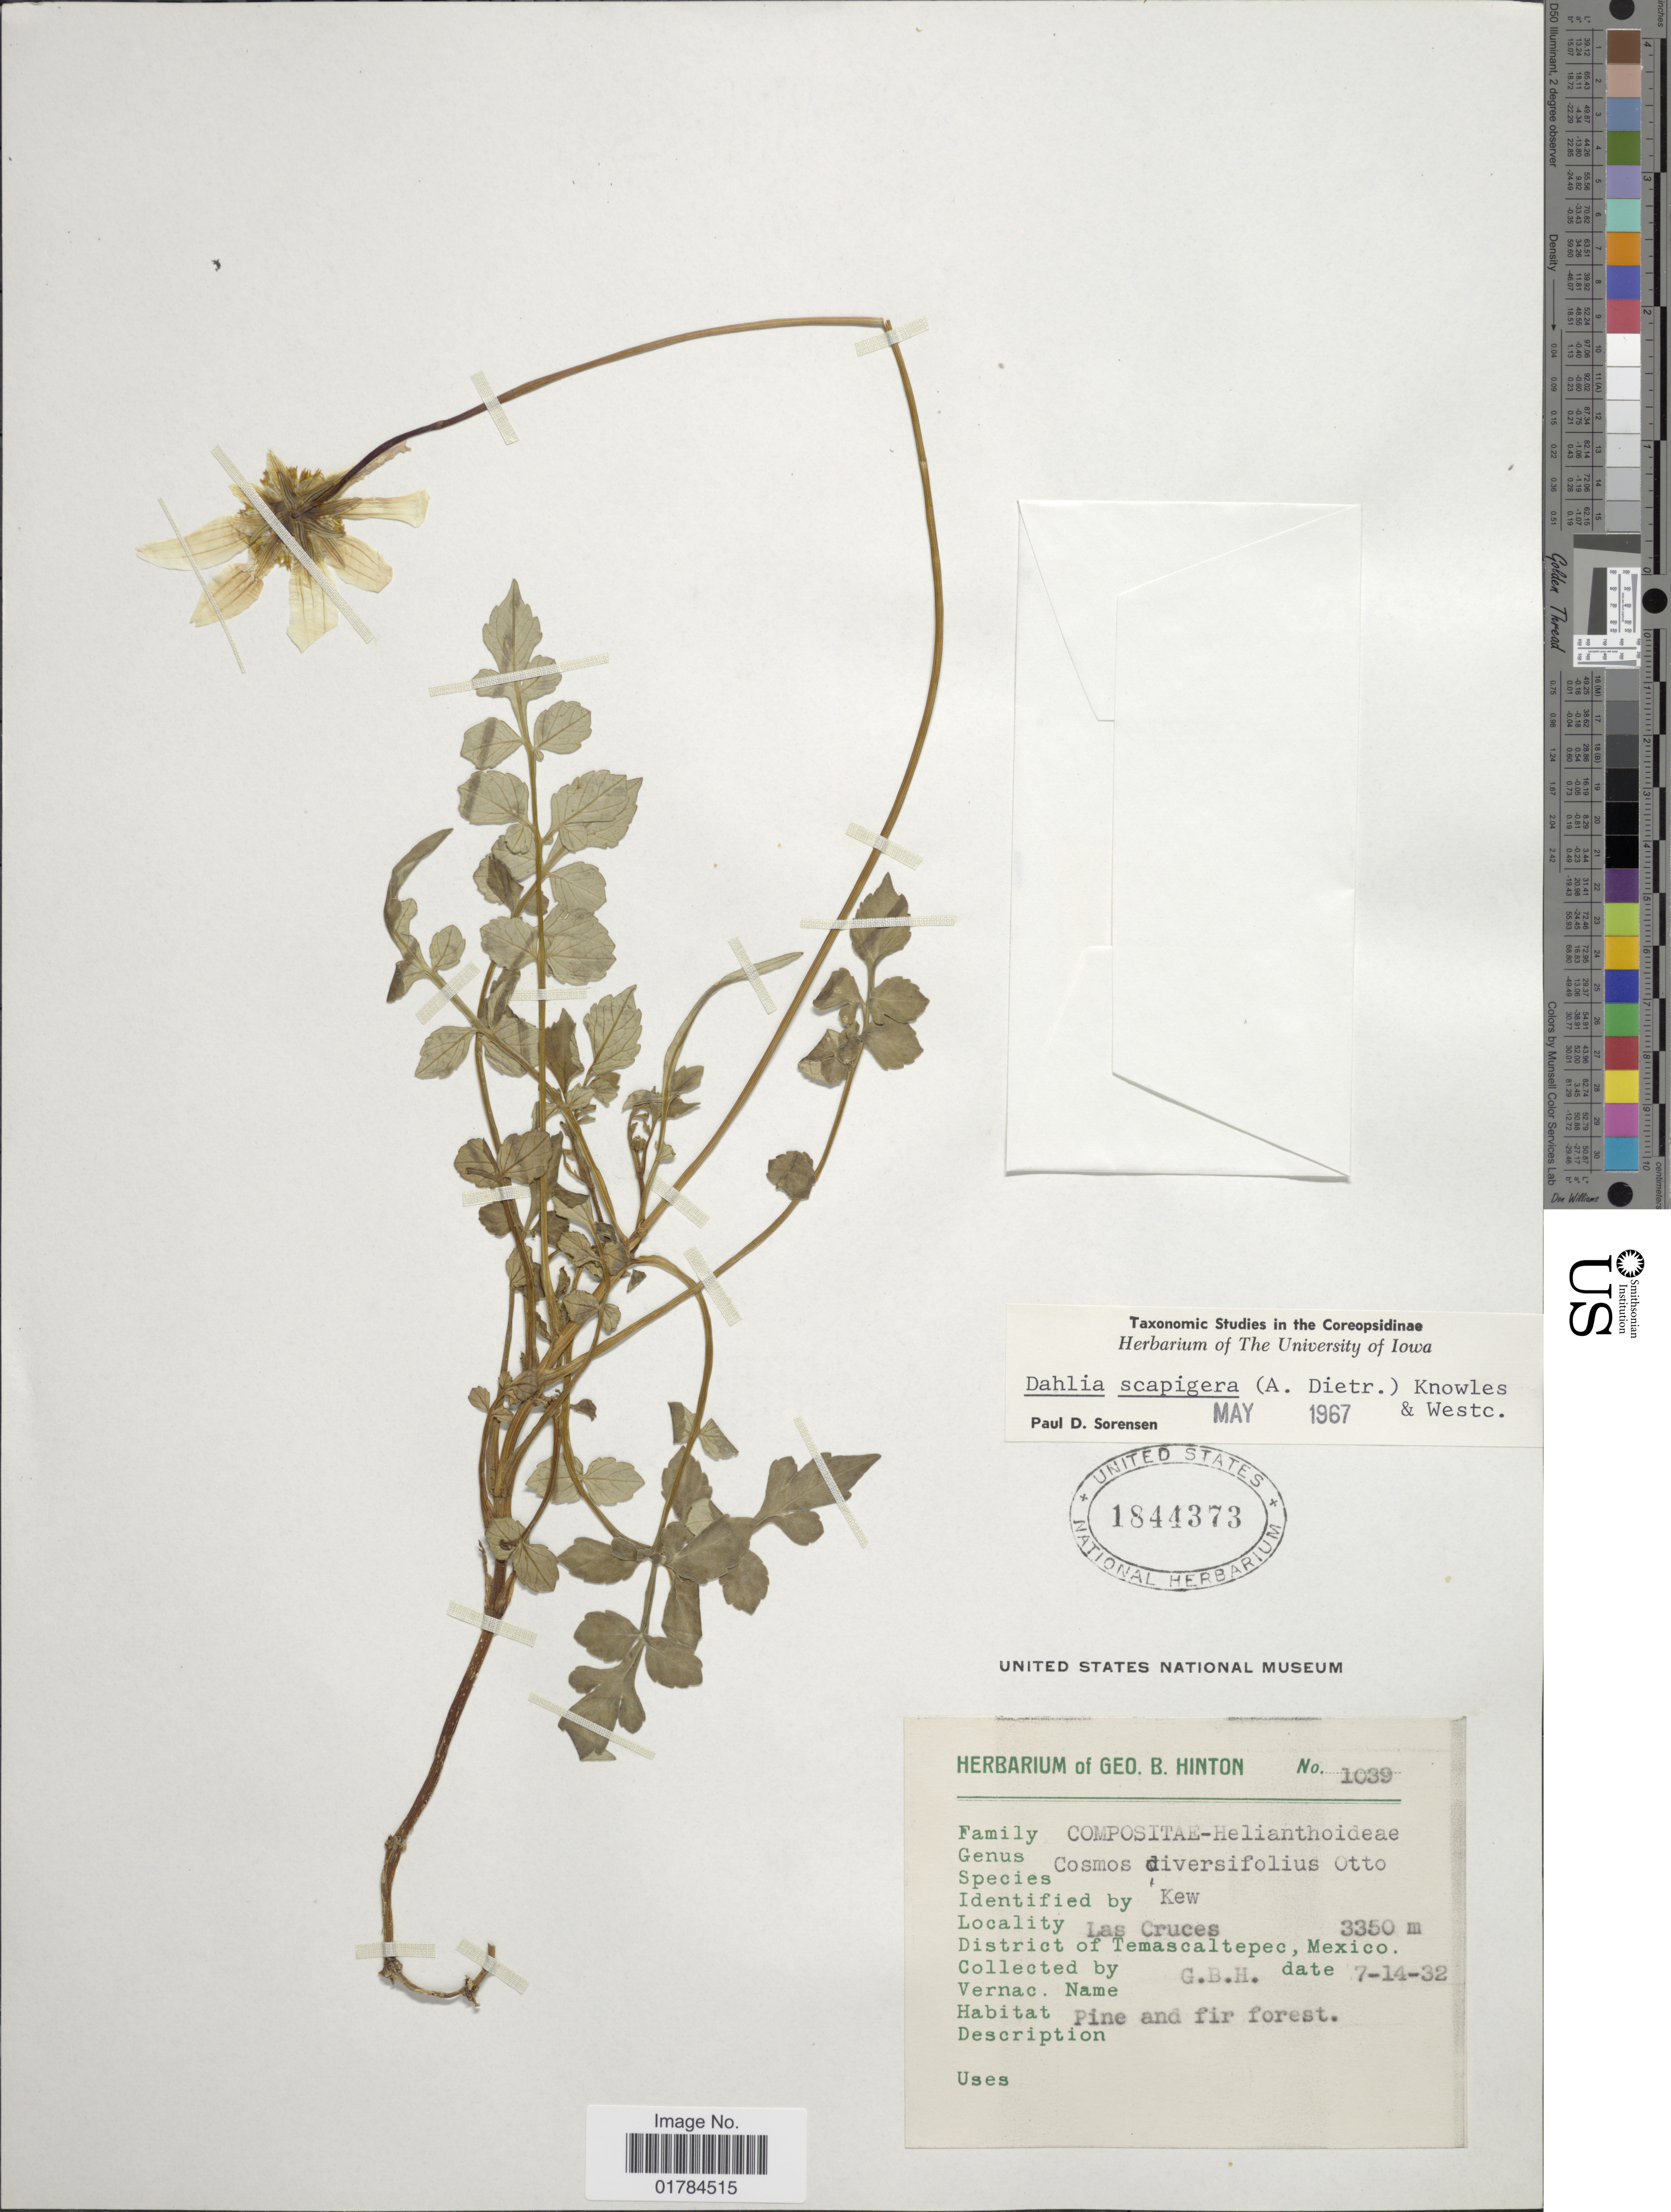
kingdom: Plantae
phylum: Tracheophyta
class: Magnoliopsida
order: Asterales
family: Asteraceae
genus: Dahlia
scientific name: Dahlia scapigera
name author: Knowles & Westc.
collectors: G. B. Hinton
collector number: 1039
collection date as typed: Transcribed d/m/y: 14/7/32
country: Mexico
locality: Las Cruces, District of Temascaltepec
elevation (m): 3350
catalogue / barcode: US 1844373